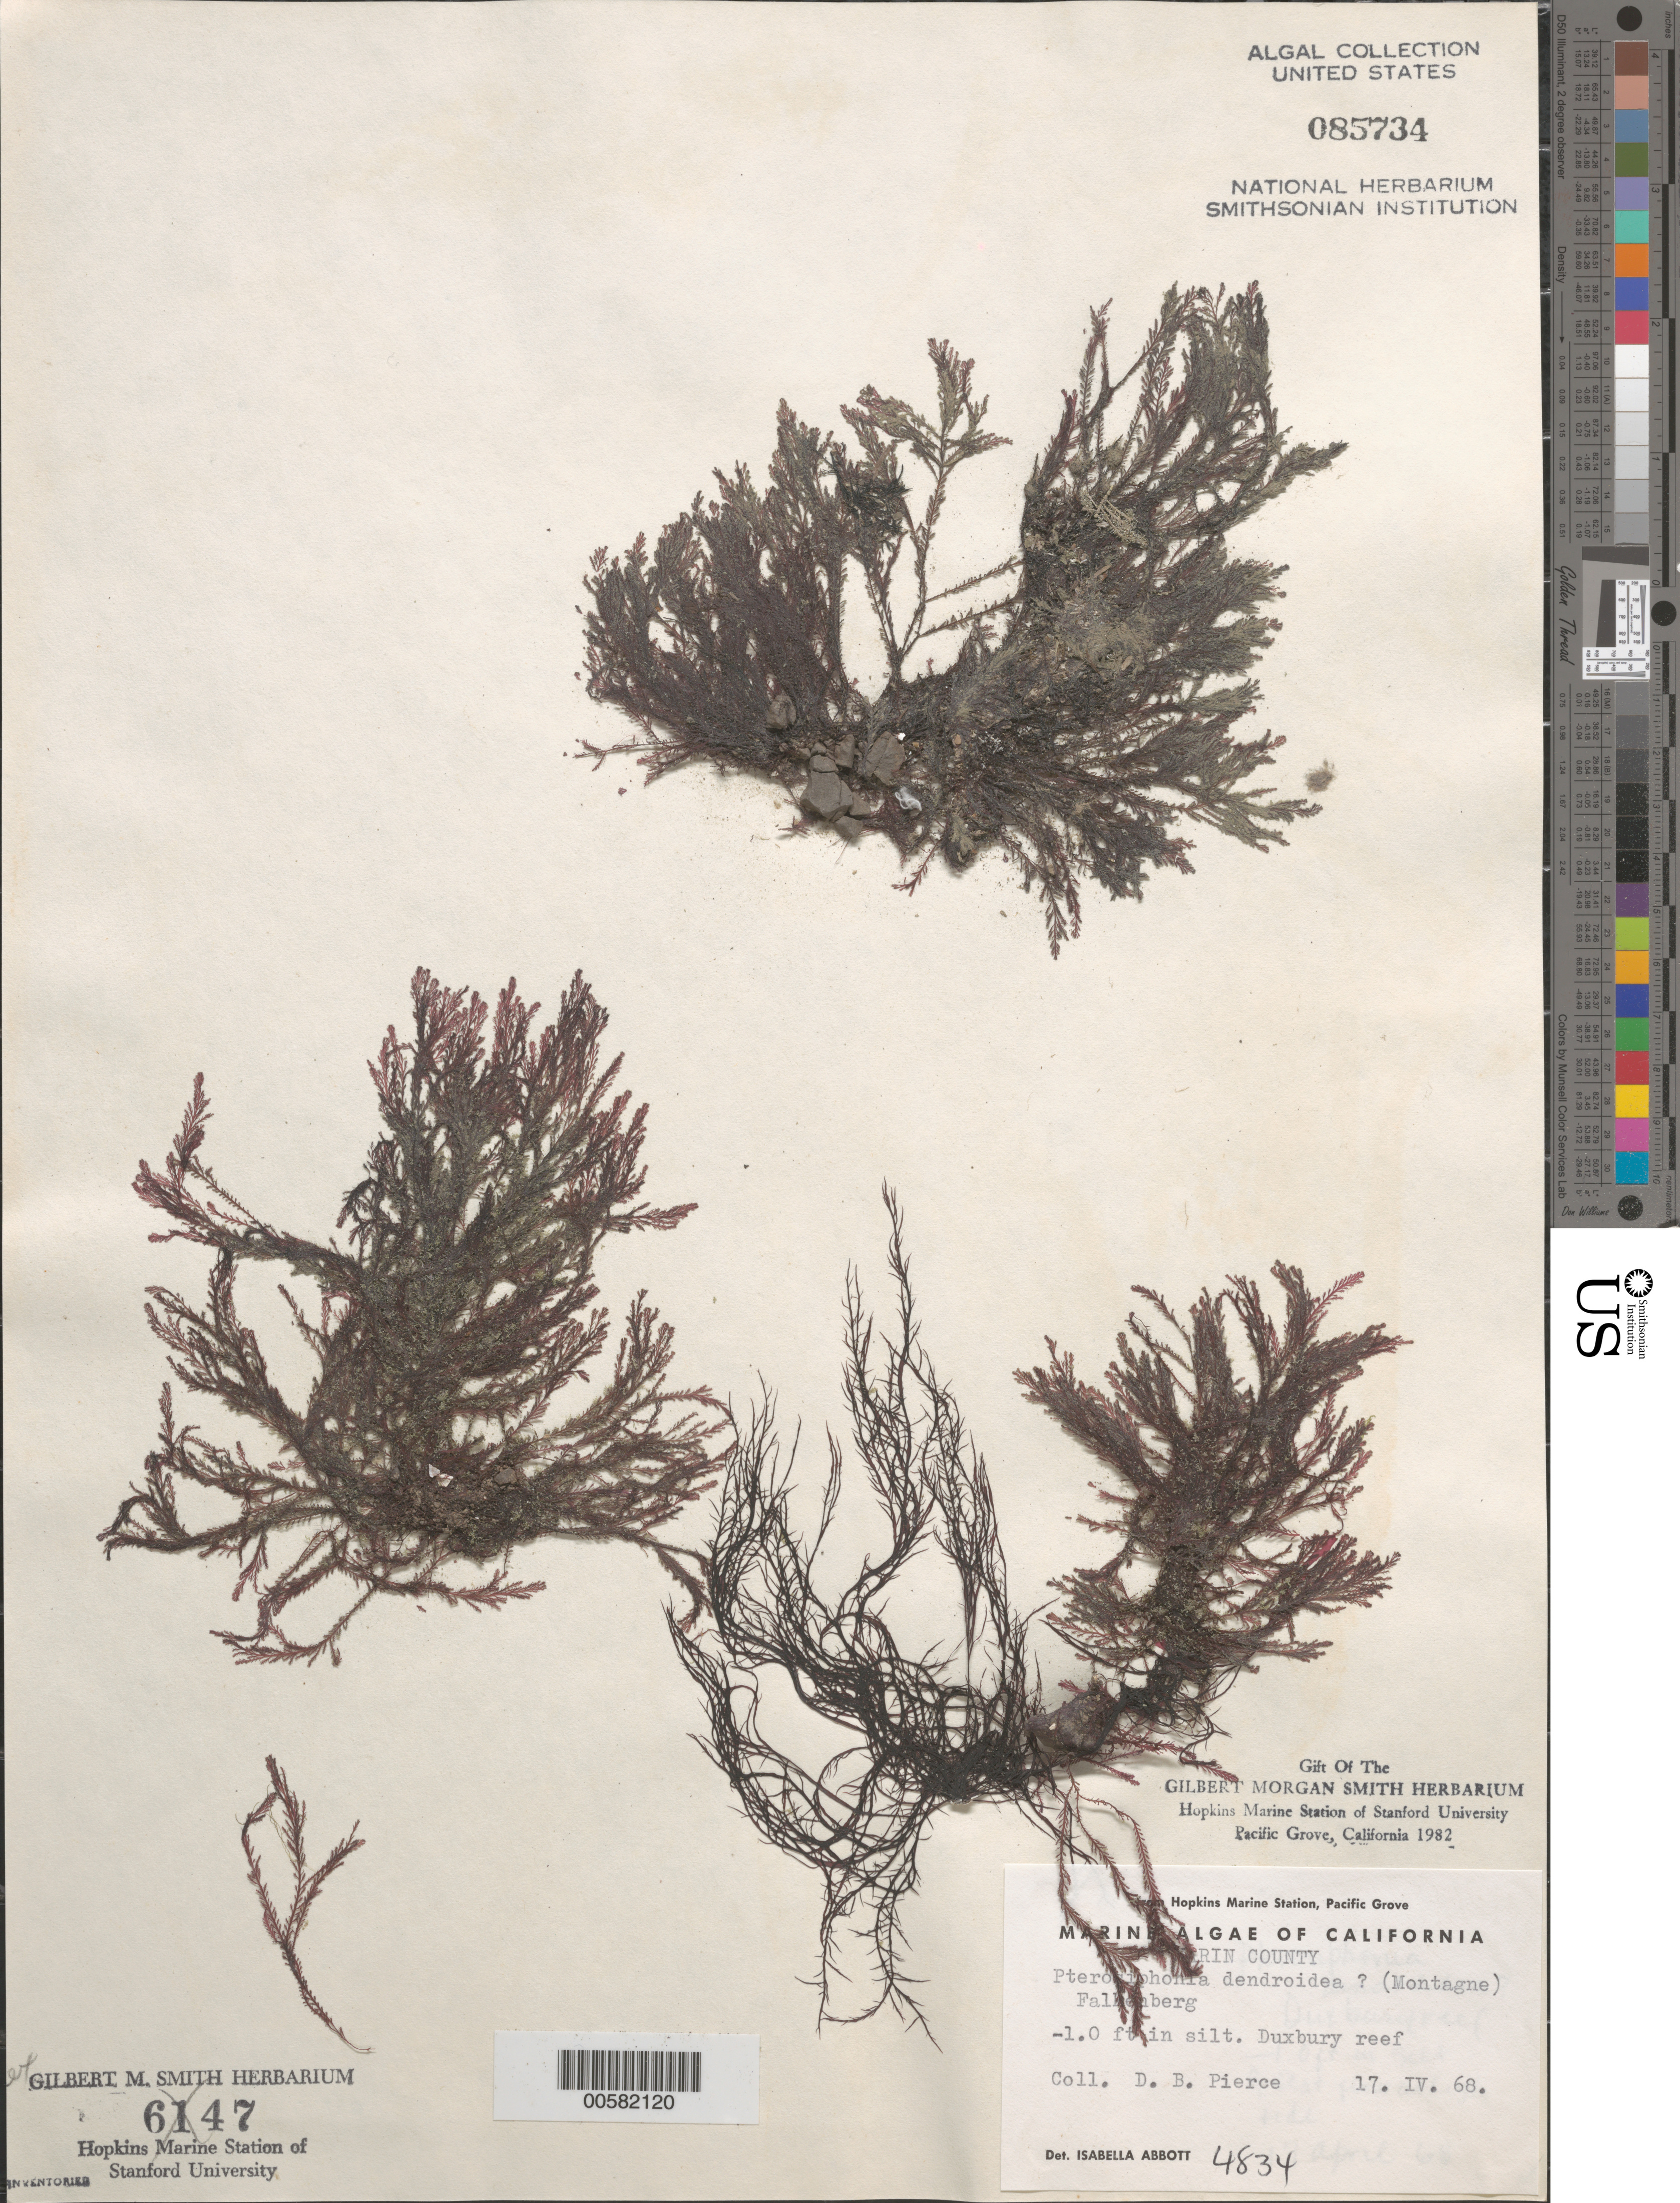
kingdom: Plantae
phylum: Rhodophyta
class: Florideophyceae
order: Ceramiales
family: Rhodomelaceae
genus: Symphyocladiella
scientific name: Symphyocladiella dendroidea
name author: (Montagne) Bustamante et al.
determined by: Algae name updating Project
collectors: D. Pierce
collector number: IAA 4834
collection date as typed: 17 Apr 1968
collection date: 1968-04-17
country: United States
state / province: California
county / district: Marin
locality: Duxbury Reef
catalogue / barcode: US 85734